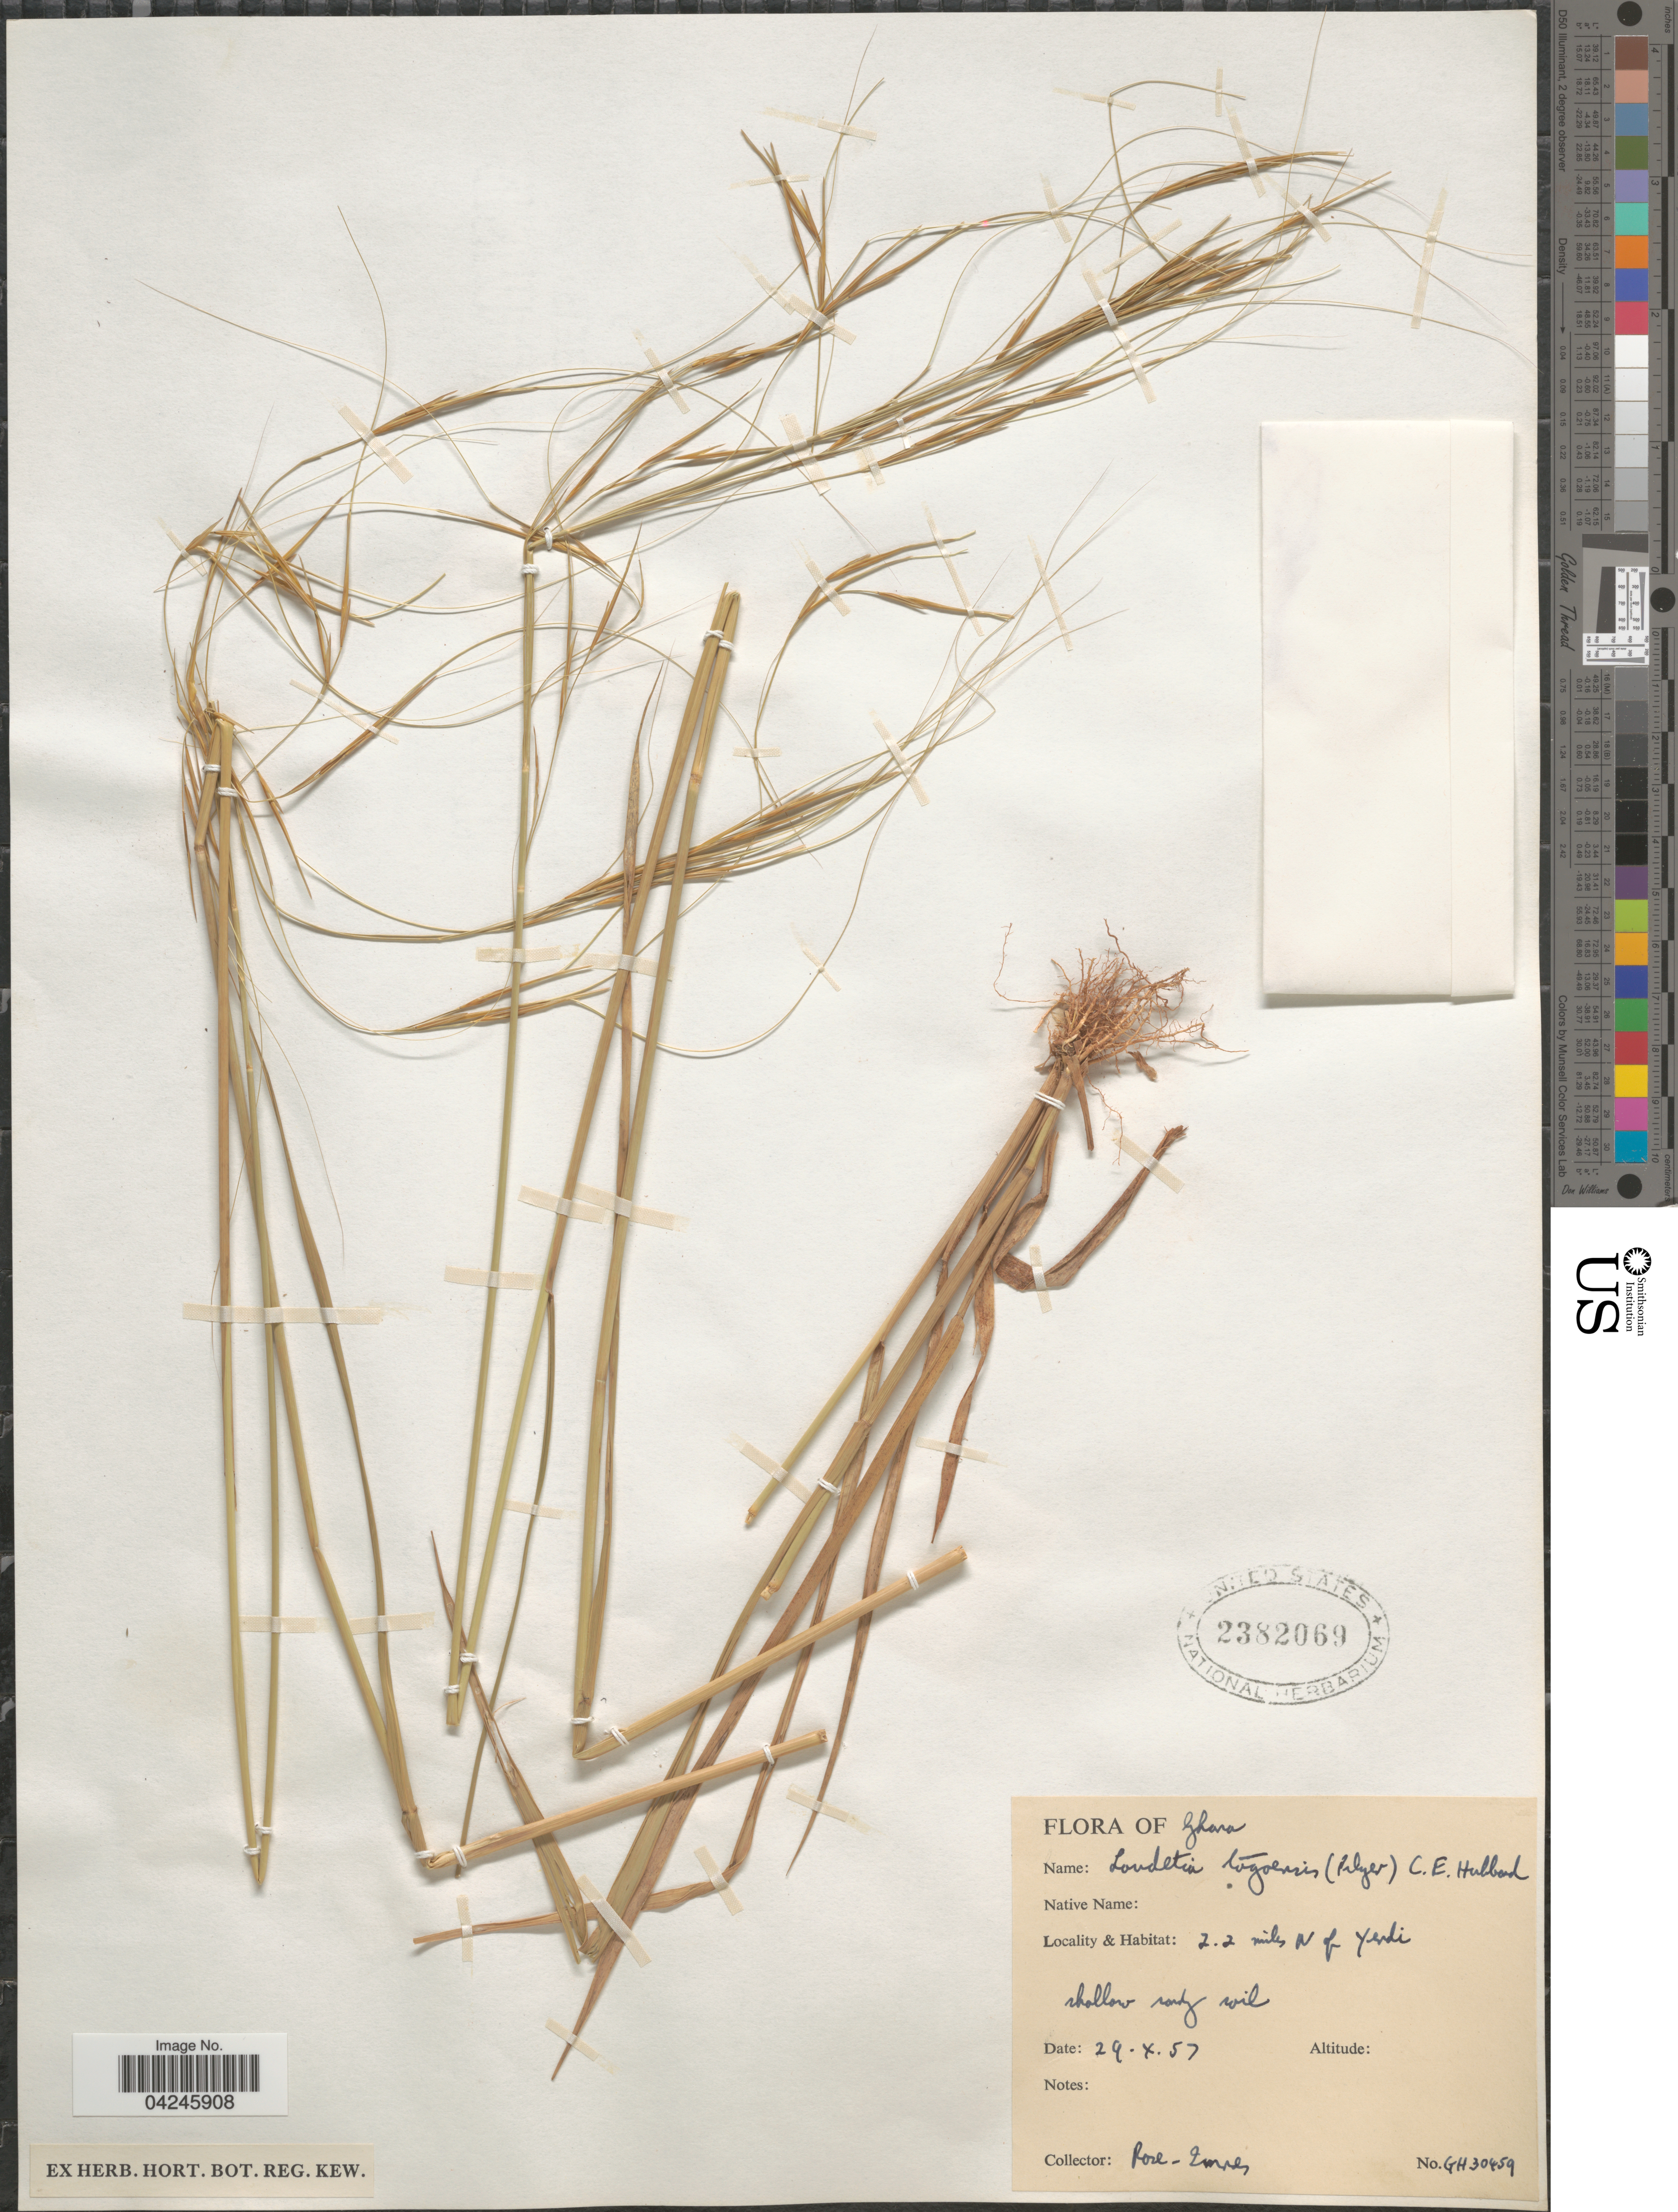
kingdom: Plantae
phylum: Tracheophyta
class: Liliopsida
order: Poales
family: Poaceae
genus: Loudetia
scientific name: Loudetia togoensis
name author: (Pilg.) C. E. Hubb.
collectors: R. Rose-Innes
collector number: GH30459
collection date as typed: Transcribed d/m/y: 29/10/57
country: Ghana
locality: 2.2 miles N of Yendi.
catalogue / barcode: US 2382069